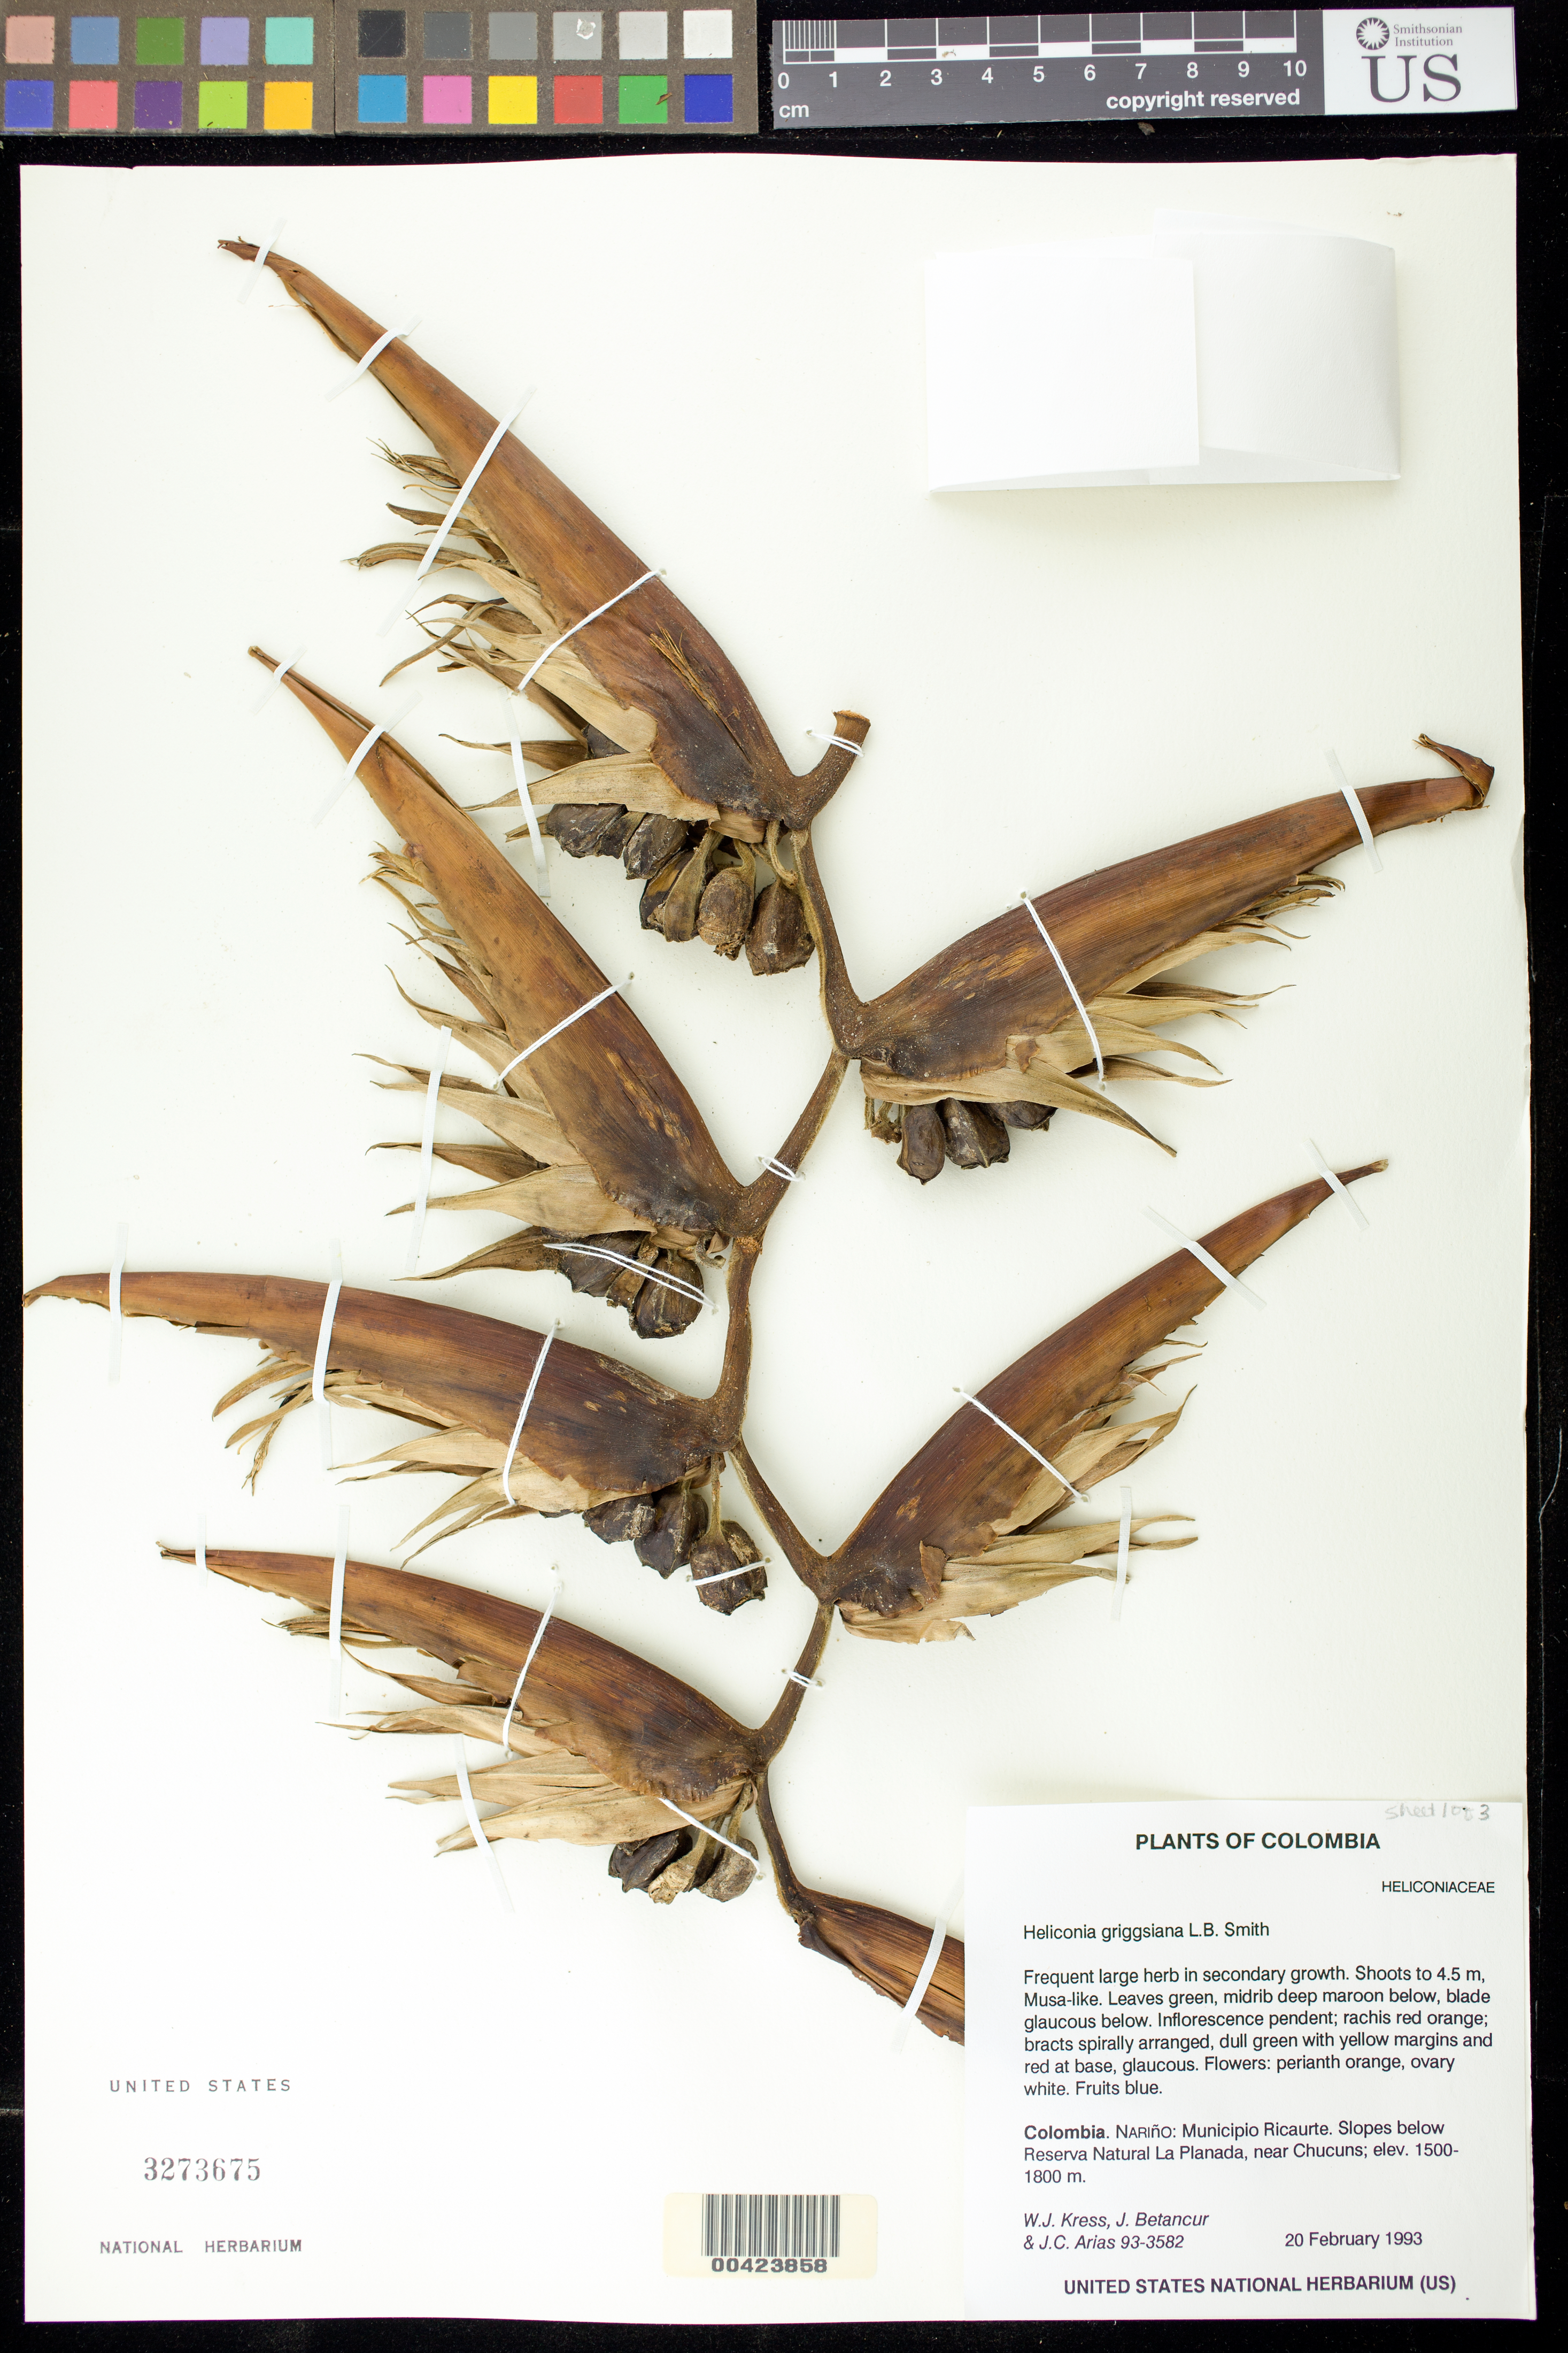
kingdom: Plantae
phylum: Tracheophyta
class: Liliopsida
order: Zingiberales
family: Heliconiaceae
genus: Heliconia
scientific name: Heliconia griggsiana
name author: L.B. Sm.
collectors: W. J. Kress, J. C. Betancur & J. C. Arias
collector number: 93-3582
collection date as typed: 20 Feb 1993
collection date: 1993-02-20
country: Colombia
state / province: Nariño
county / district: Ricaurte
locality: Near Chucuns, below Reserva Natural la Planada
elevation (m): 1500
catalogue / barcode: US 3273675